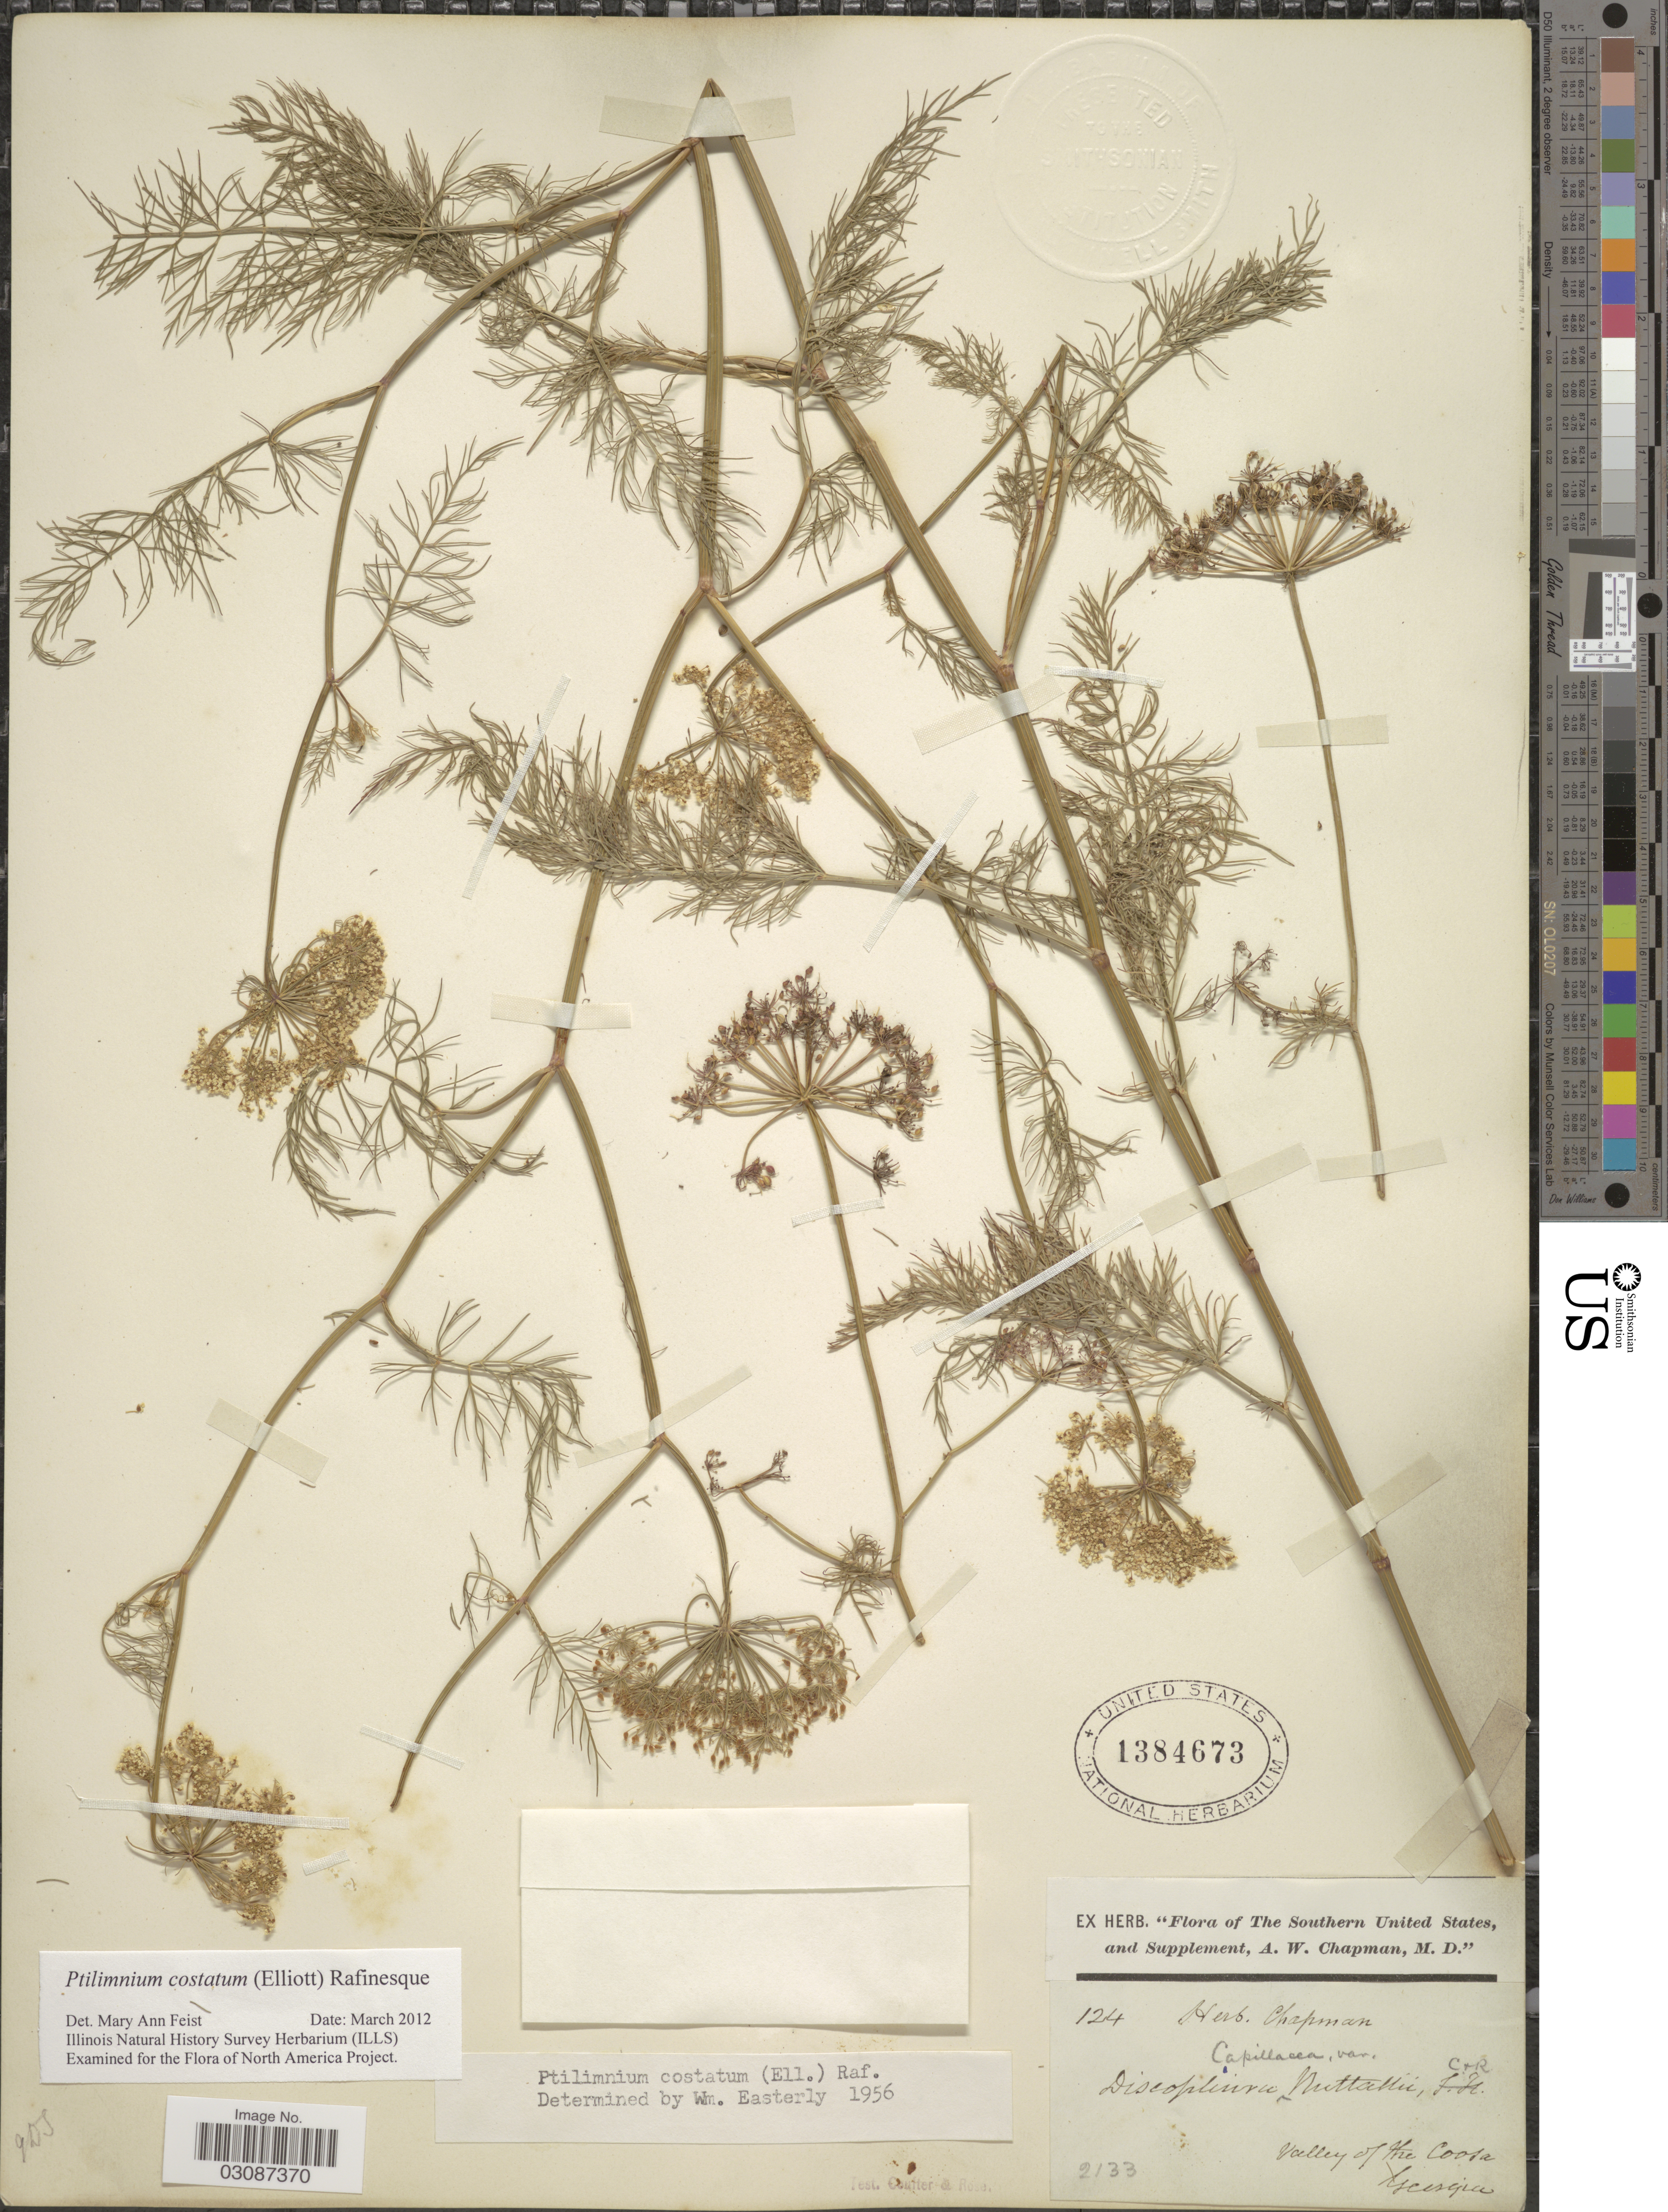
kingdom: Plantae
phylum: Tracheophyta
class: Magnoliopsida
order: Apiales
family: Apiaceae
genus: Ptilimnium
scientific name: Ptilimnium costatum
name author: (Elliott) Raf.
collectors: ex herb. A.W. Chapman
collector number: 124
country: United States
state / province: Georgia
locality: Southern United States. Valley of the Coosa.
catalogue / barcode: US 1384673